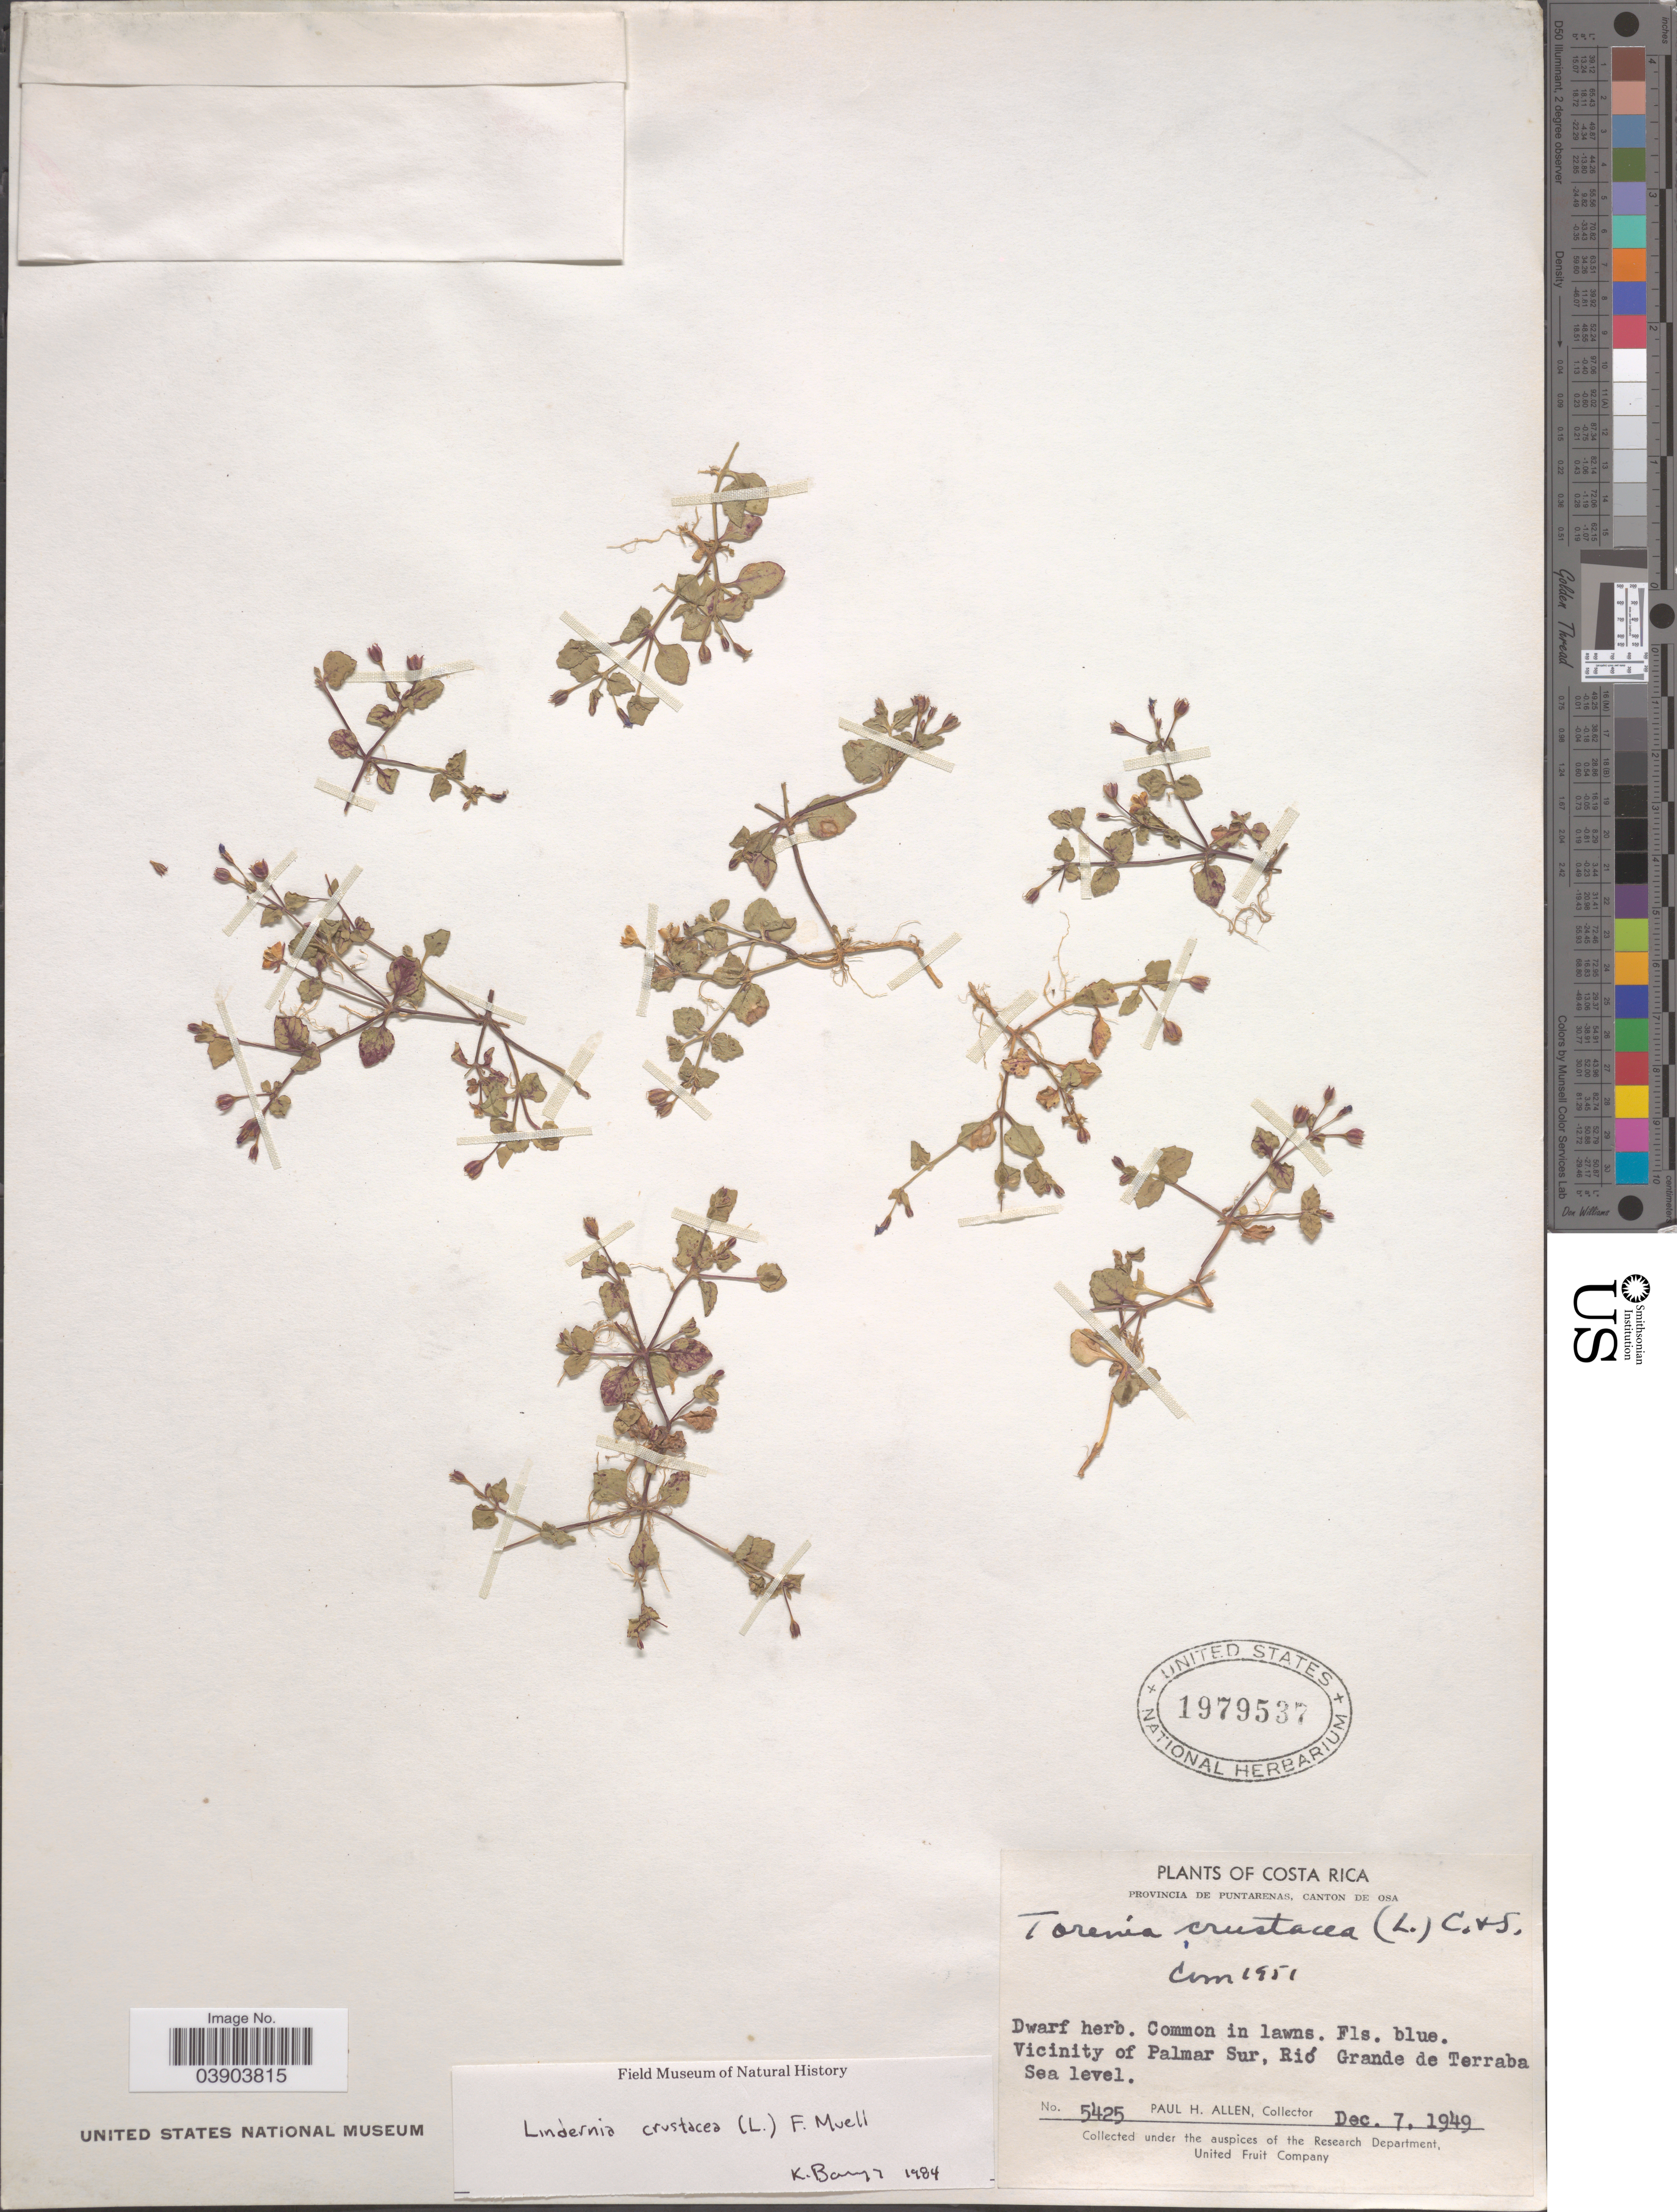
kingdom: Plantae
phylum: Tracheophyta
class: Magnoliopsida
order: Lamiales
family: Linderniaceae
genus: Lindernia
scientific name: Lindernia crustacea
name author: (L.) F. Muell.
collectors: P. H. Allen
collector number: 5425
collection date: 1949-12-07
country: Costa Rica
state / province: Puntarenas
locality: Canton de Osa. Vicinity of Palmar Sur. Rió Grande de Terraba.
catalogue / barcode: US 1979537